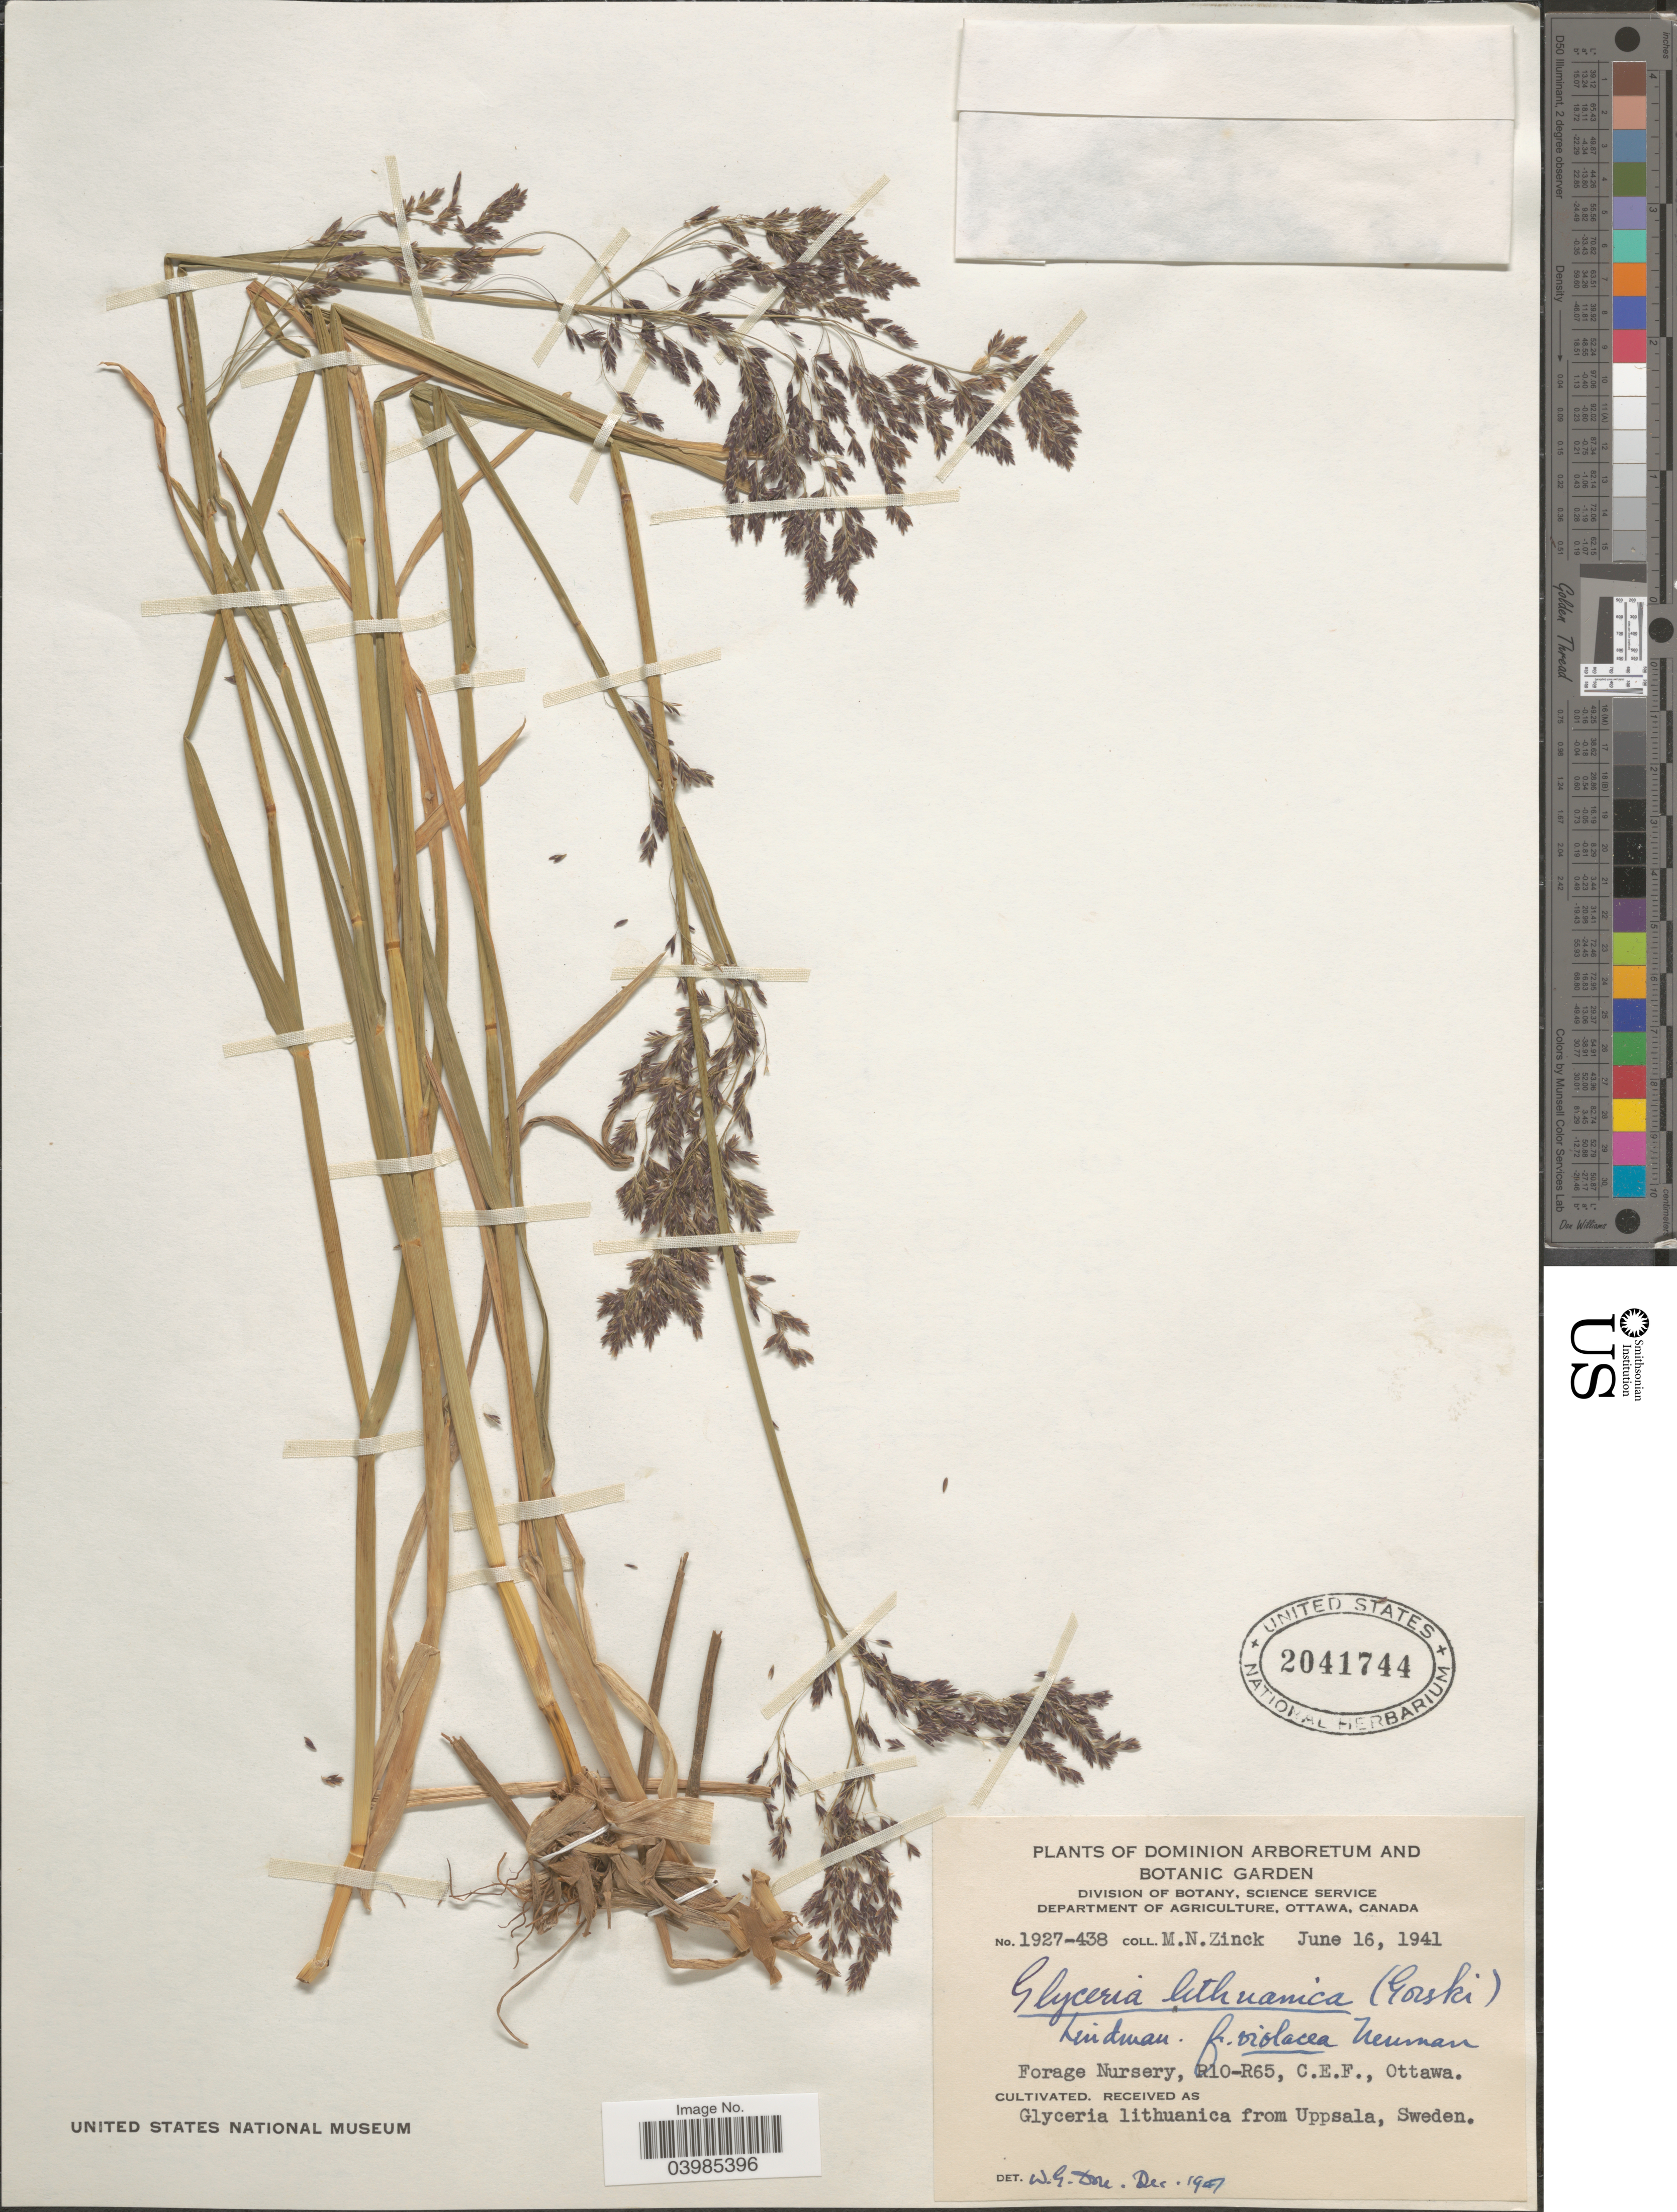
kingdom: Plantae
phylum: Tracheophyta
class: Liliopsida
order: Poales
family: Poaceae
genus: Glyceria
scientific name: Glyceria lithuanica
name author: (Gorski) Gorski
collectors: M. Zinck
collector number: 1927-438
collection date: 1941-06-16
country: Canada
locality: Dominion Arboretum and Botanic Garden. Forage Nursery, R10-R65, C.E.F., Ottawa.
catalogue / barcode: US 2041744